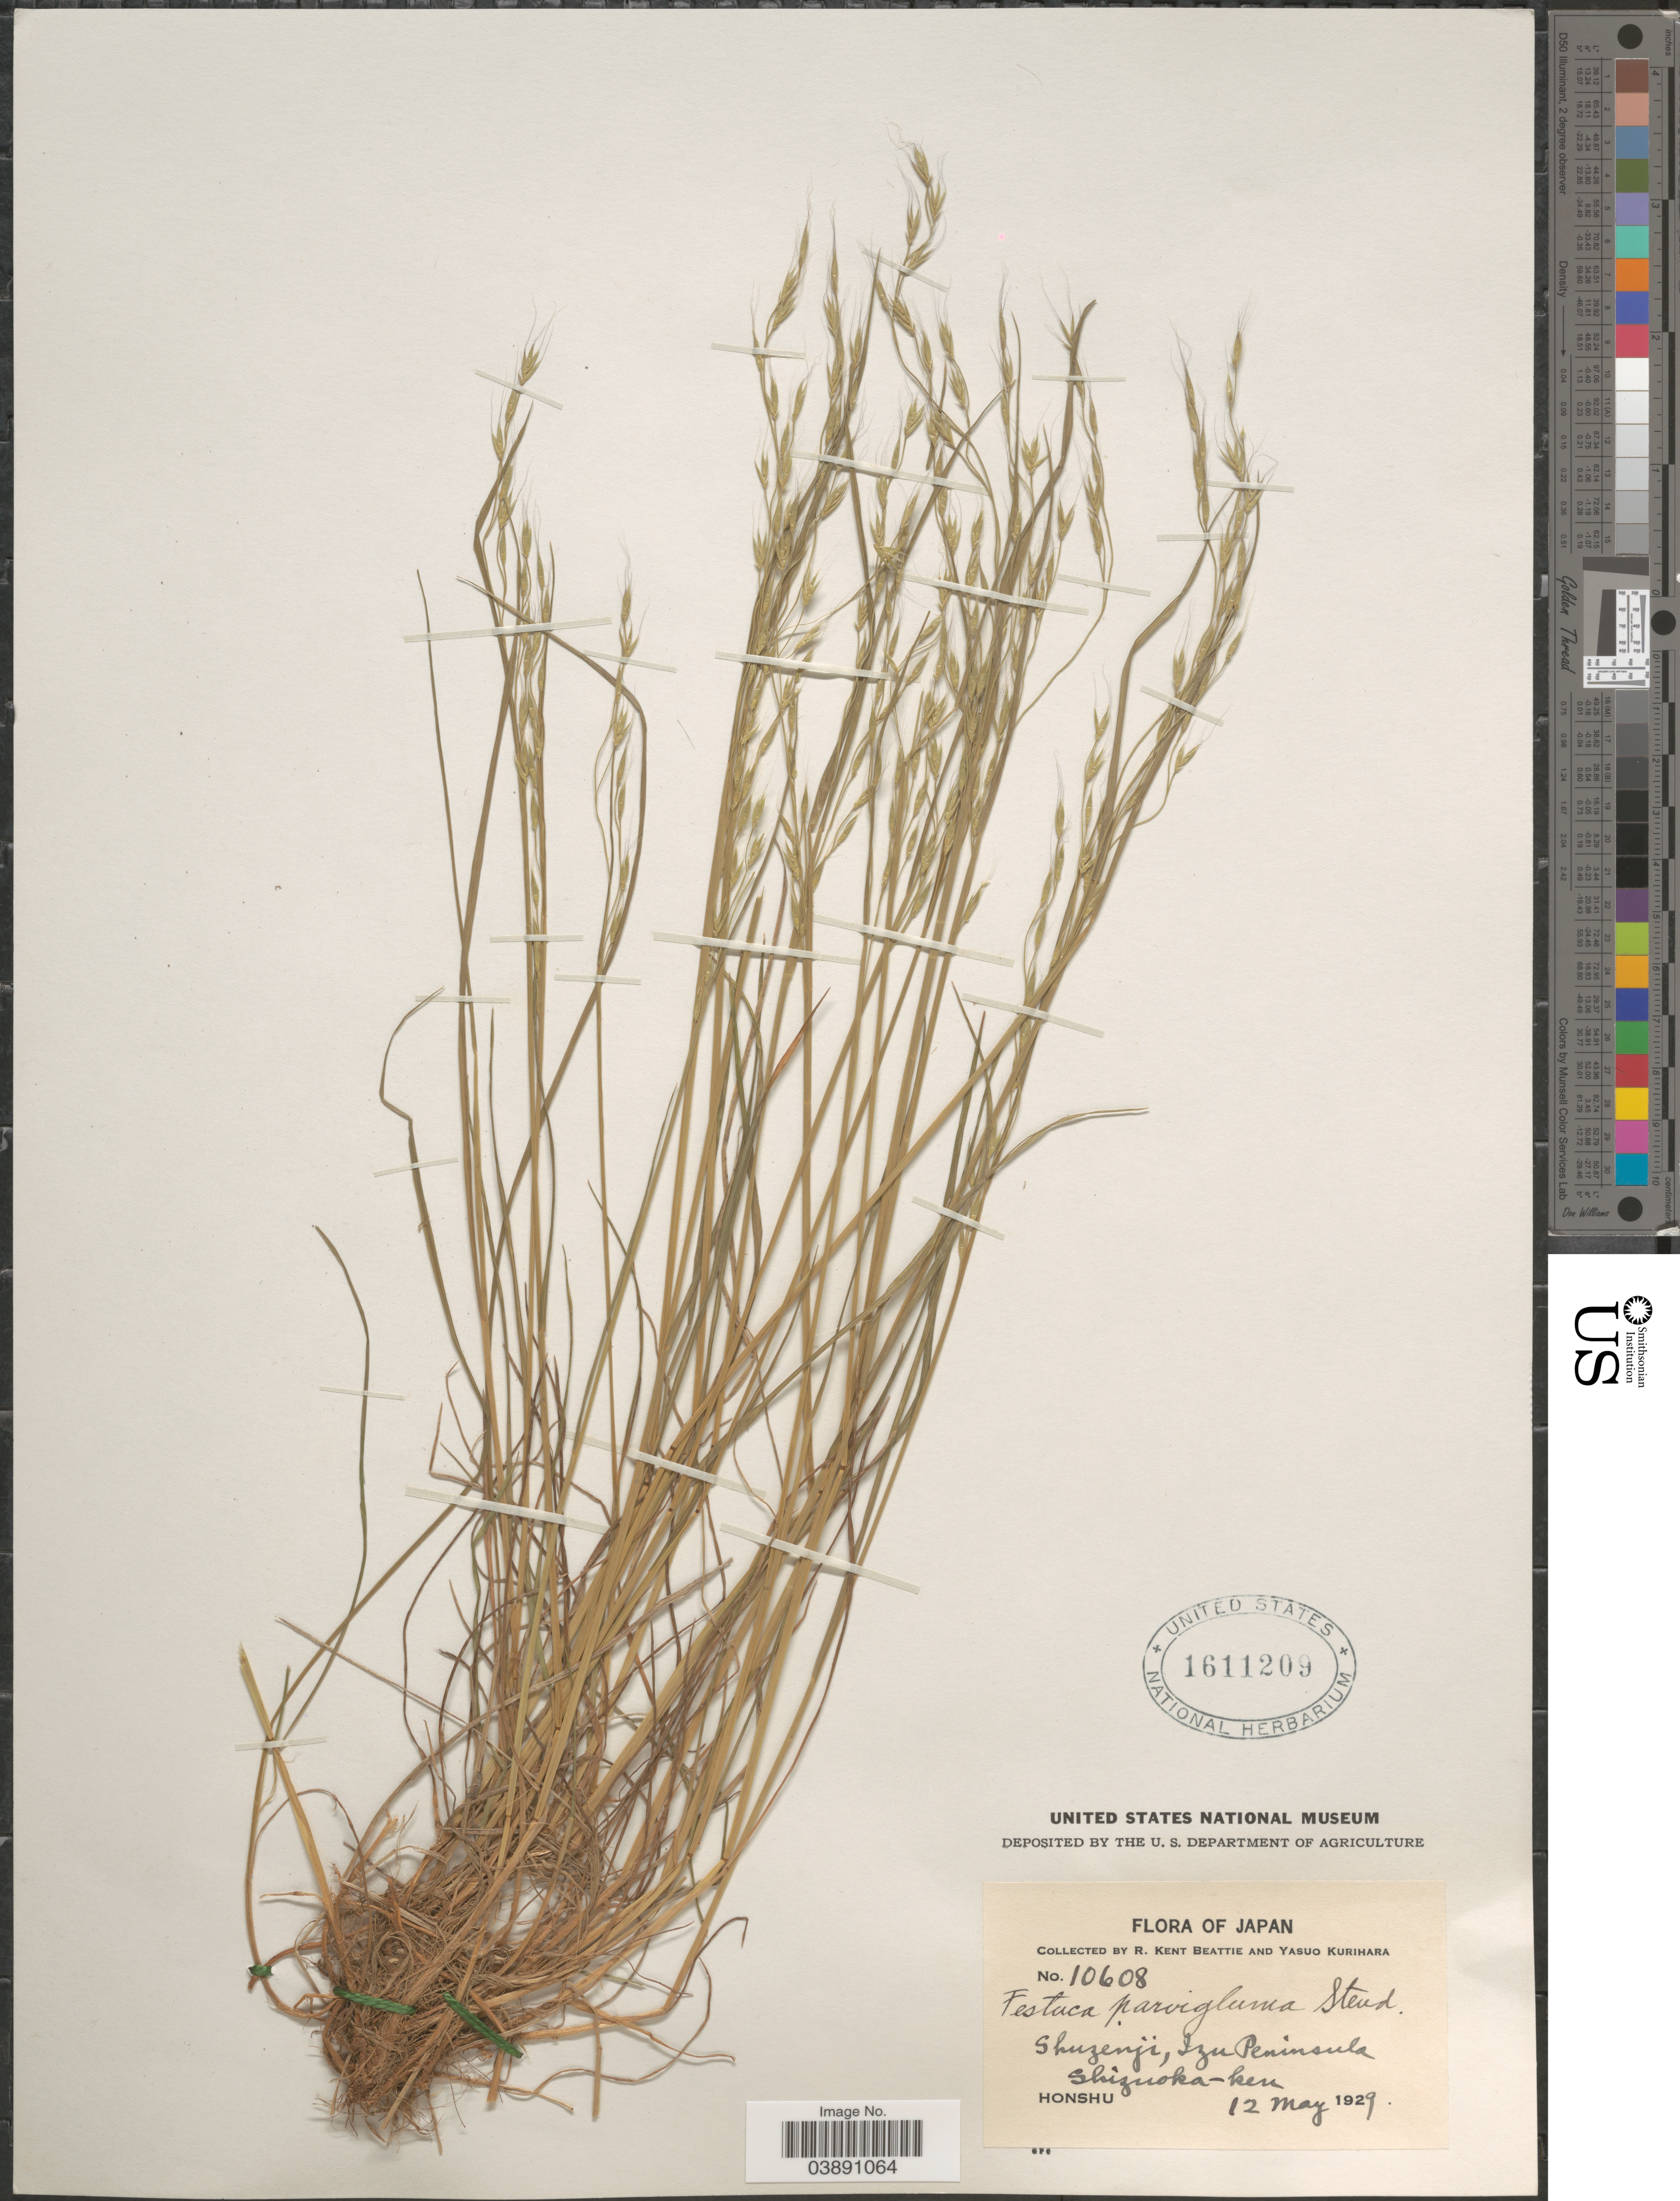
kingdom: Plantae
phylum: Tracheophyta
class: Liliopsida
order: Poales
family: Poaceae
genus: Festuca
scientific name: Festuca parvigluma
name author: Steud.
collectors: R. K. Beattie & Y. Kurihara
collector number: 10608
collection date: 1929-05-12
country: Japan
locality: Shuzenji, Izu Peninsula. Shizuoka-ken. Honshu.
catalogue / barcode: US 1611209